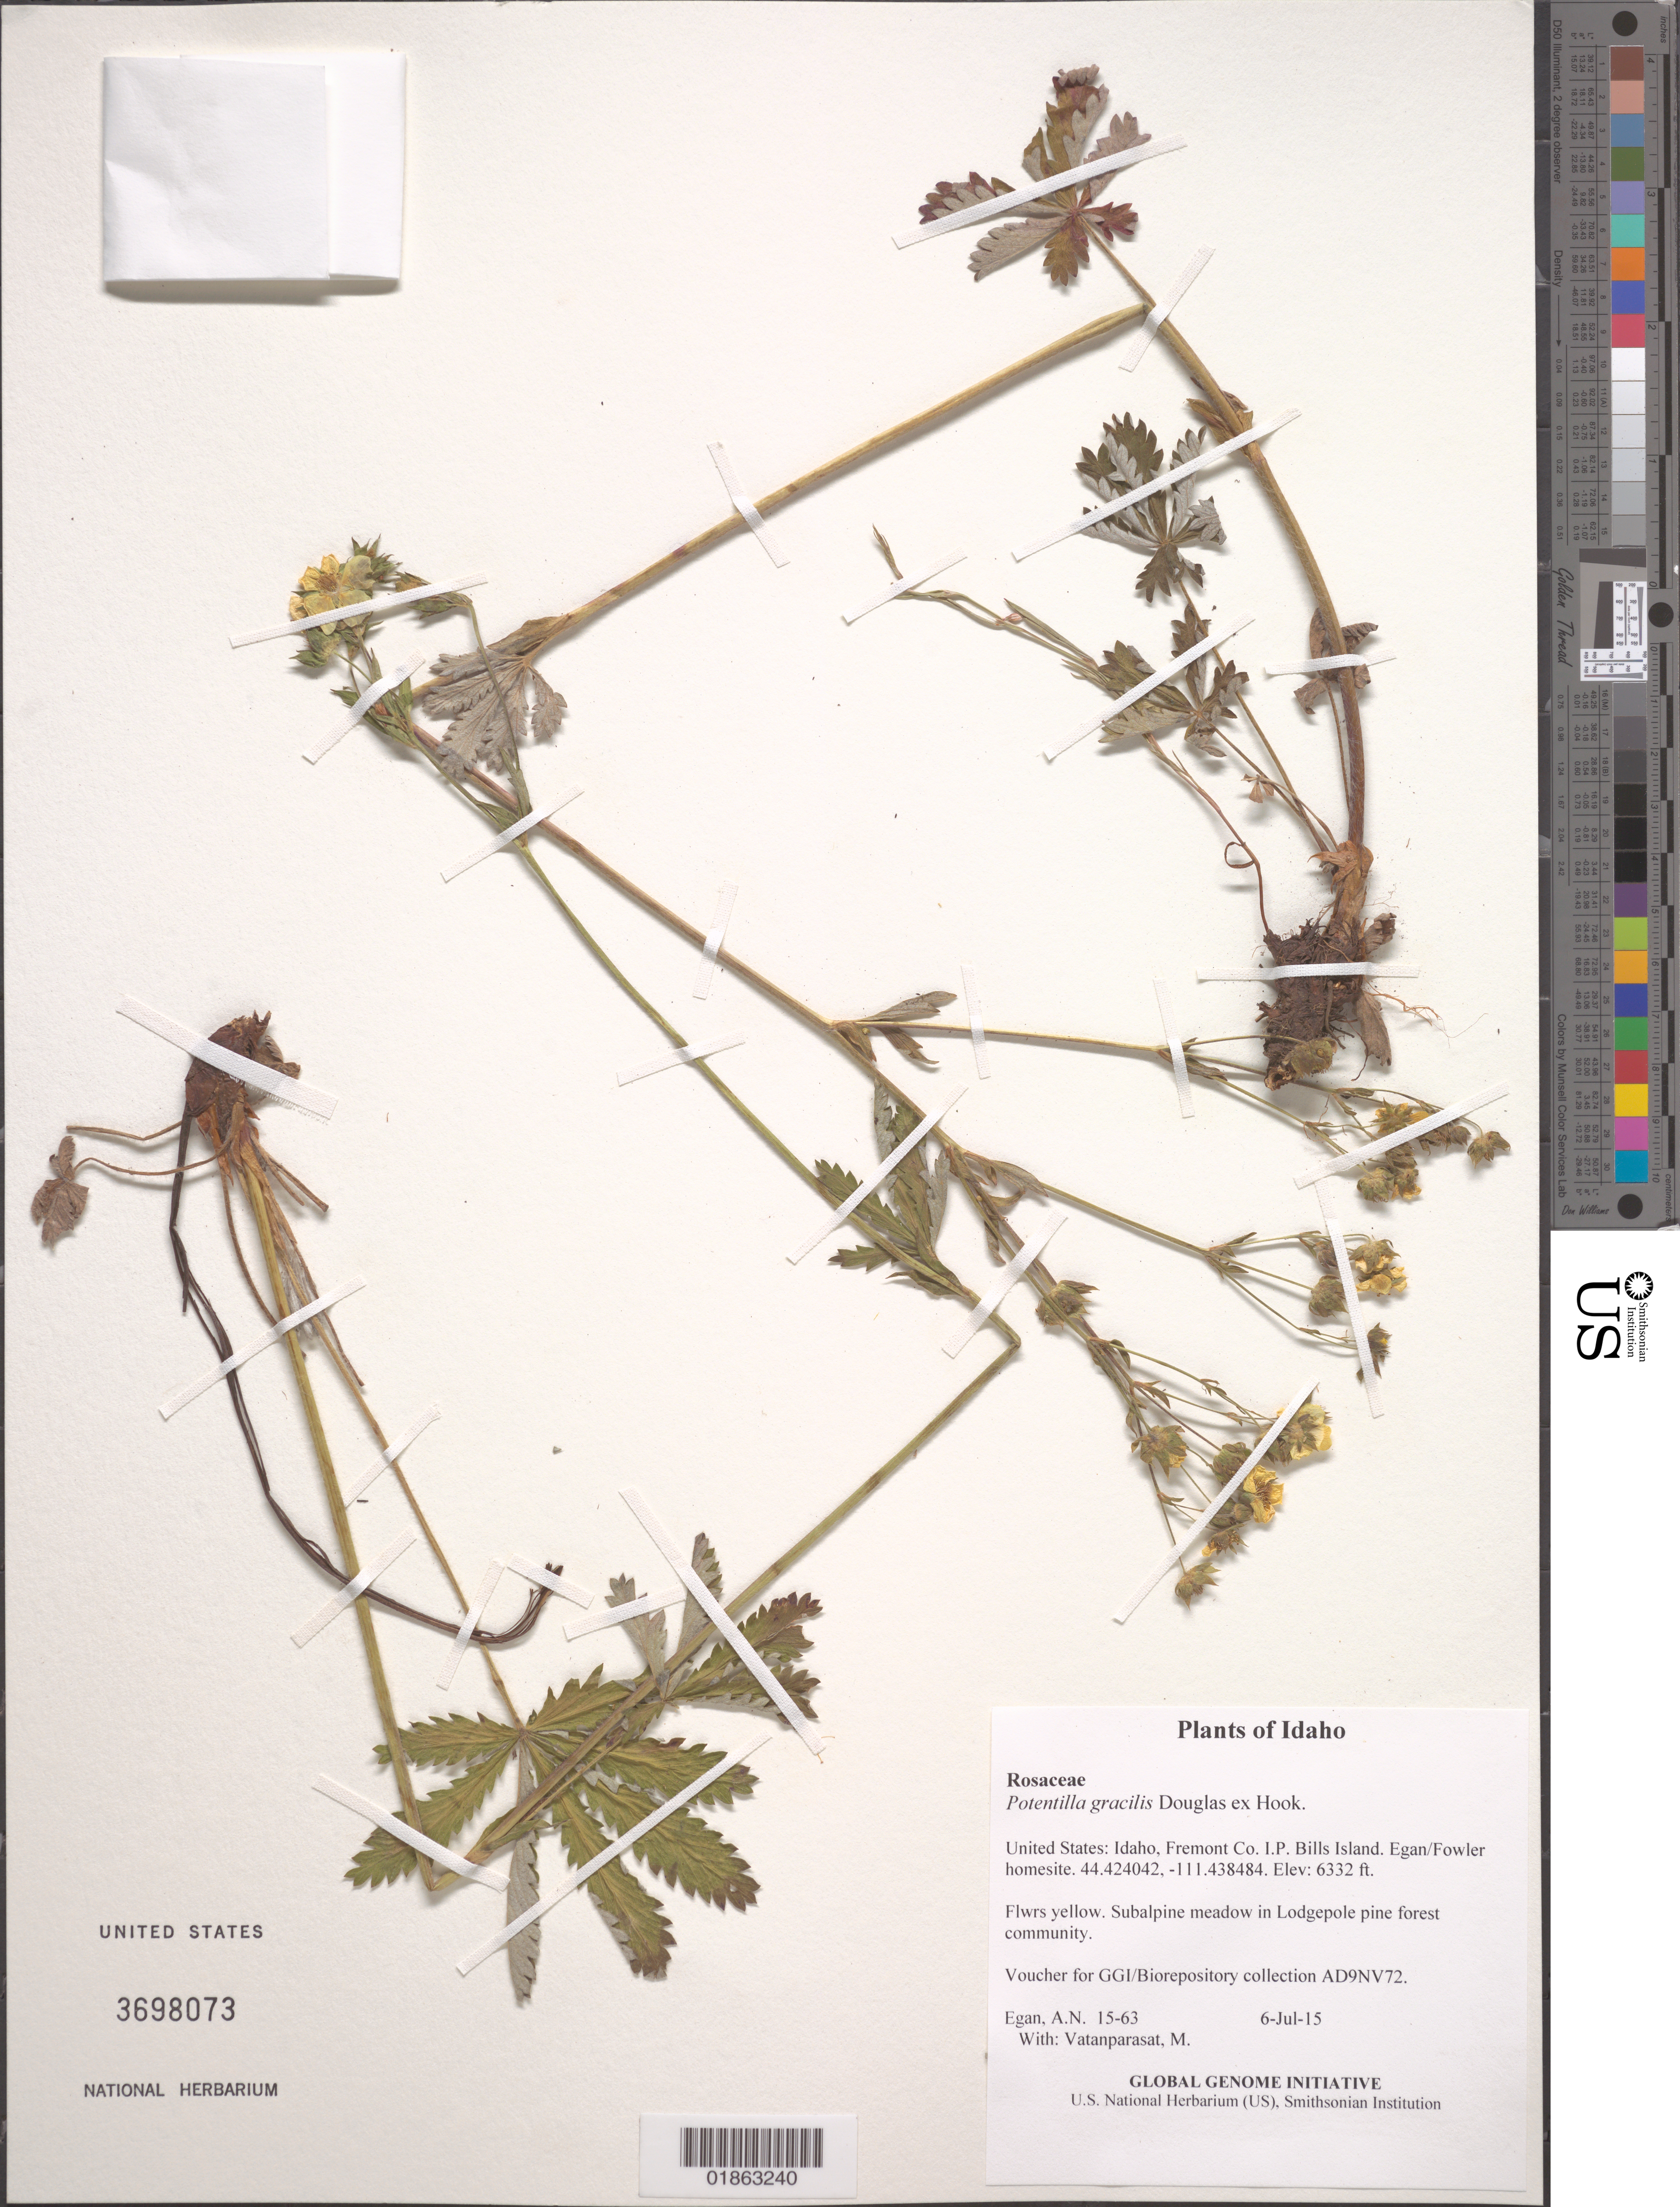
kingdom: Plantae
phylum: Tracheophyta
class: Magnoliopsida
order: Rosales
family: Rosaceae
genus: Potentilla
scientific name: Potentilla gracilis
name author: Douglas ex Hook.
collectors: A. N. Egan & M. Vatanparasat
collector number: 15-63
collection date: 2015-07-06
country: United States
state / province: Idaho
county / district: Fremont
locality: I.P. Bills Island. Egan/Fowler homesite.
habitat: Subalpine meadow in Lodgepole pine forest community.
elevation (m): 1930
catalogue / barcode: US 3698073